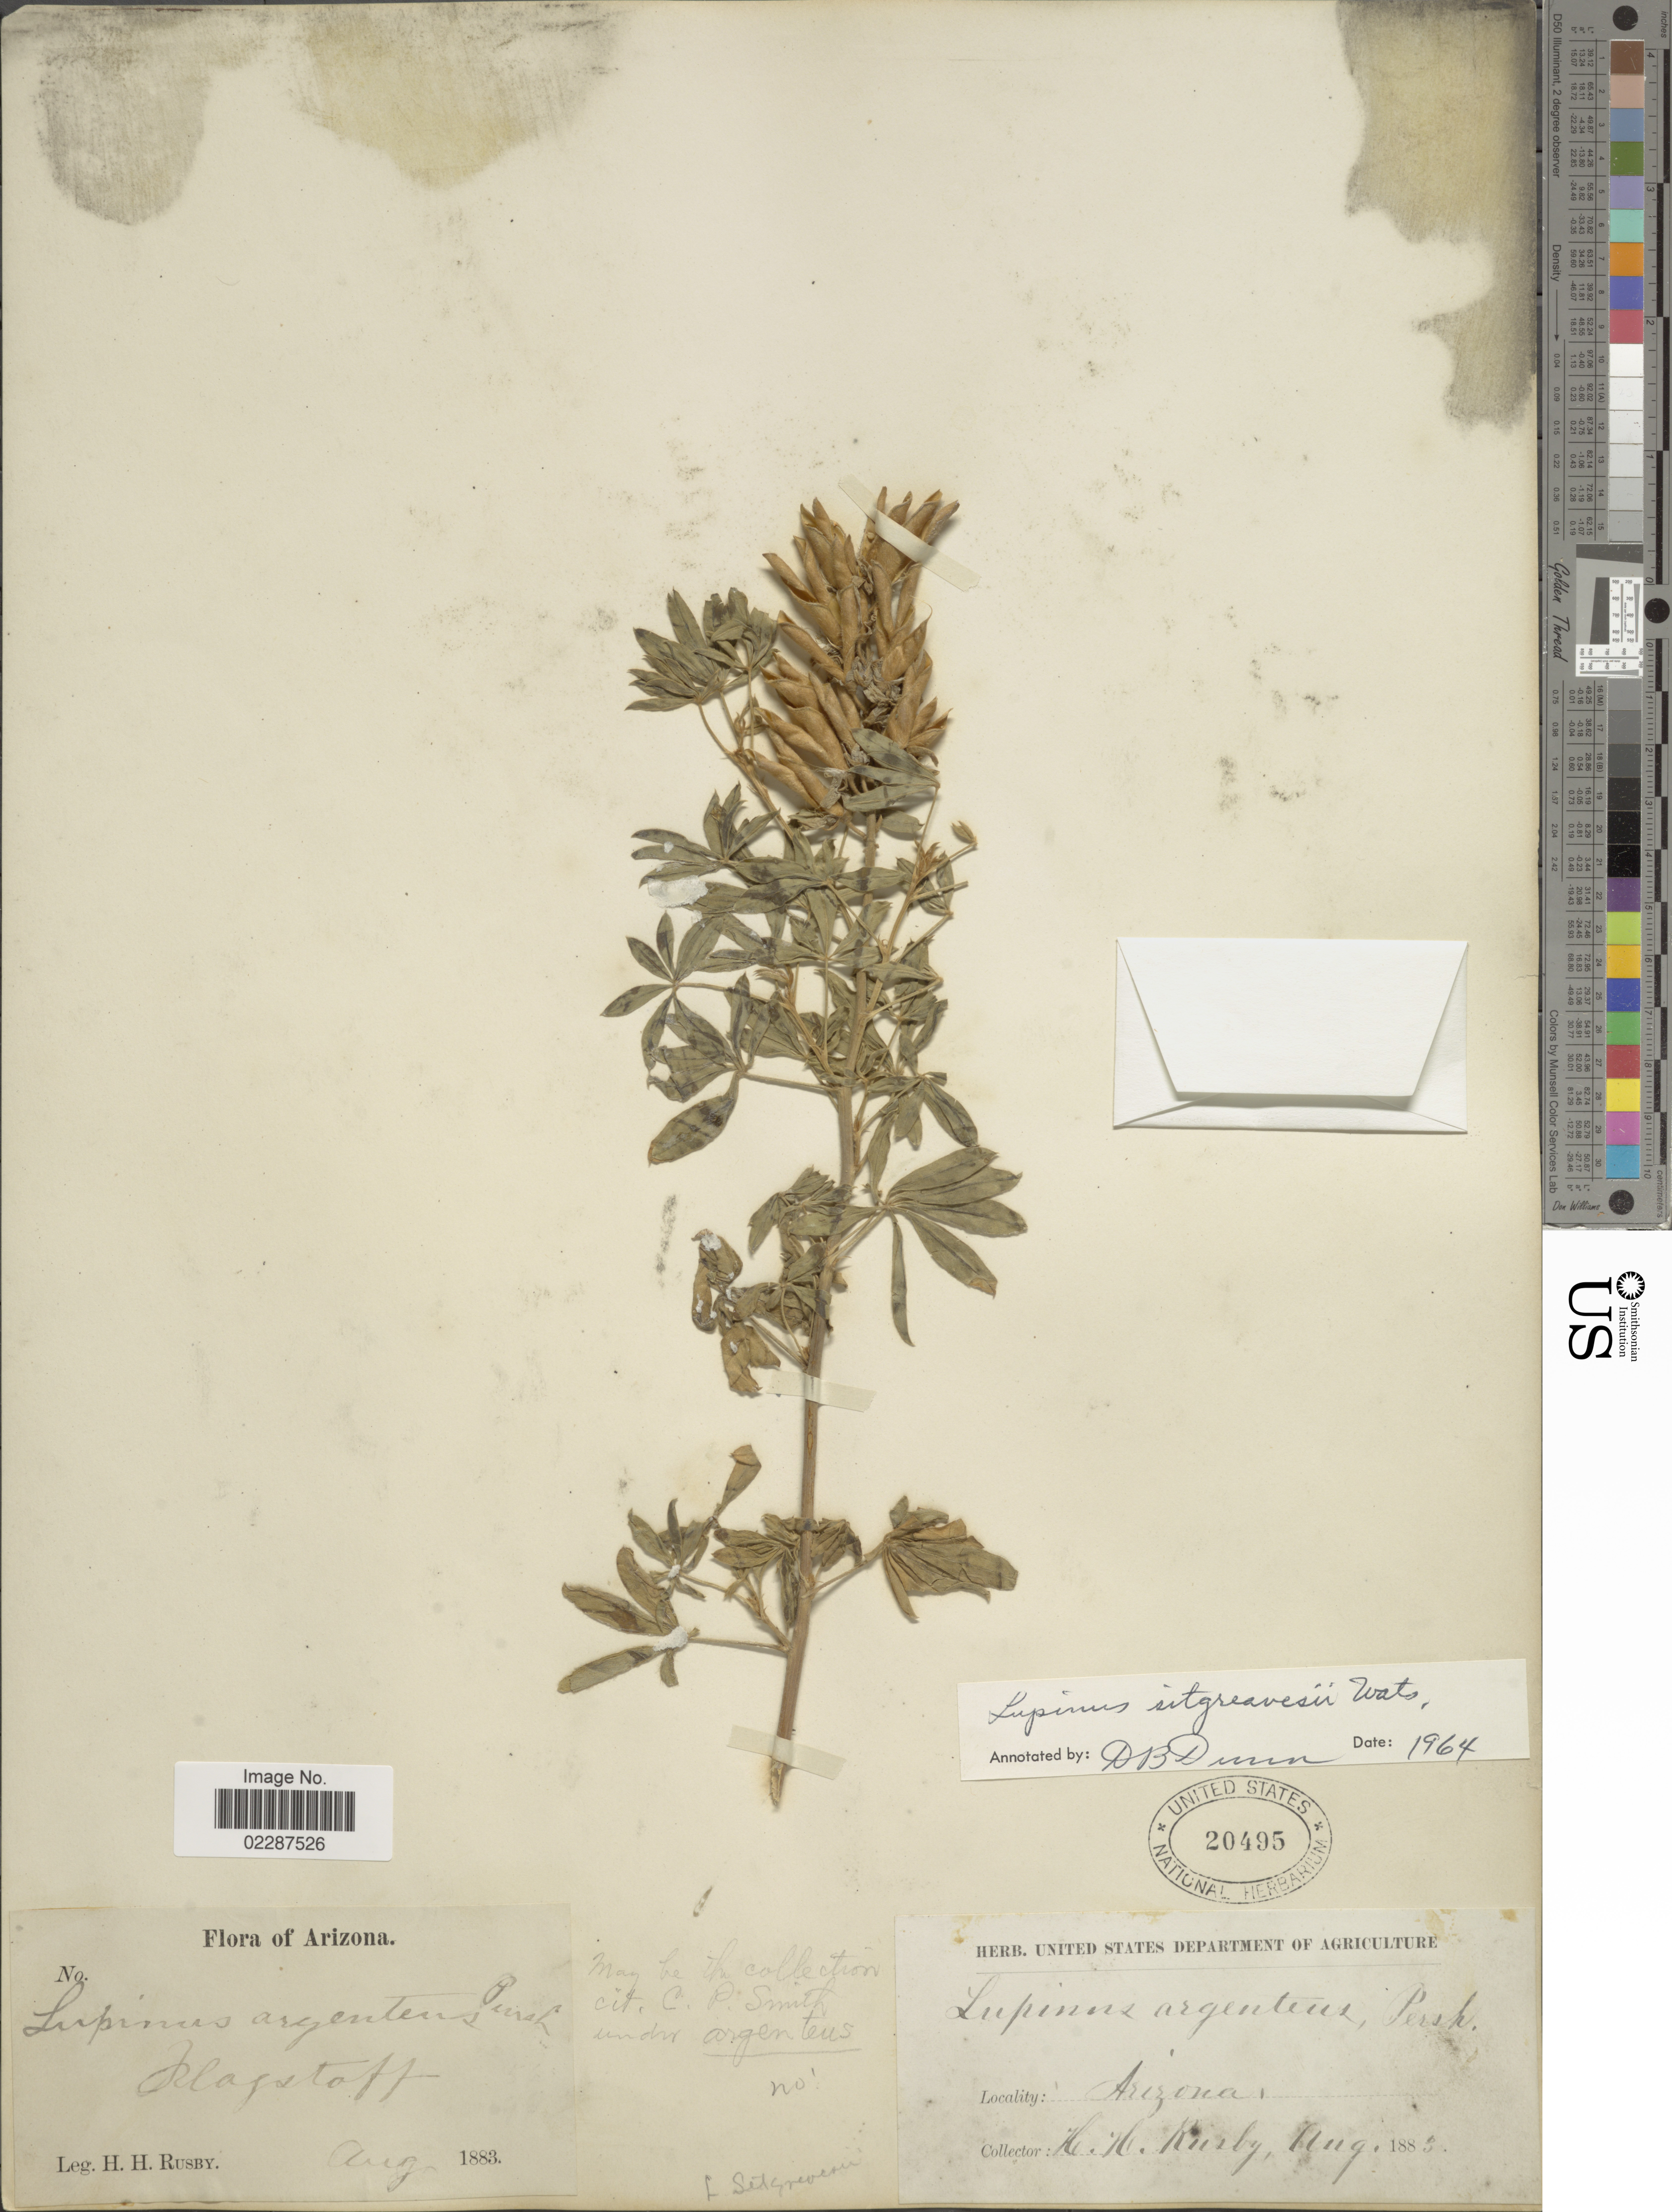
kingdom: Plantae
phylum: Tracheophyta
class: Magnoliopsida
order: Fabales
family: Fabaceae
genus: Lupinus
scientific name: Lupinus sitgreavesii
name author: S. Watson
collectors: H. H. Rusby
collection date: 1883-08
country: United States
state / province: Arizona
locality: Flagstaff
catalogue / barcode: US 20495